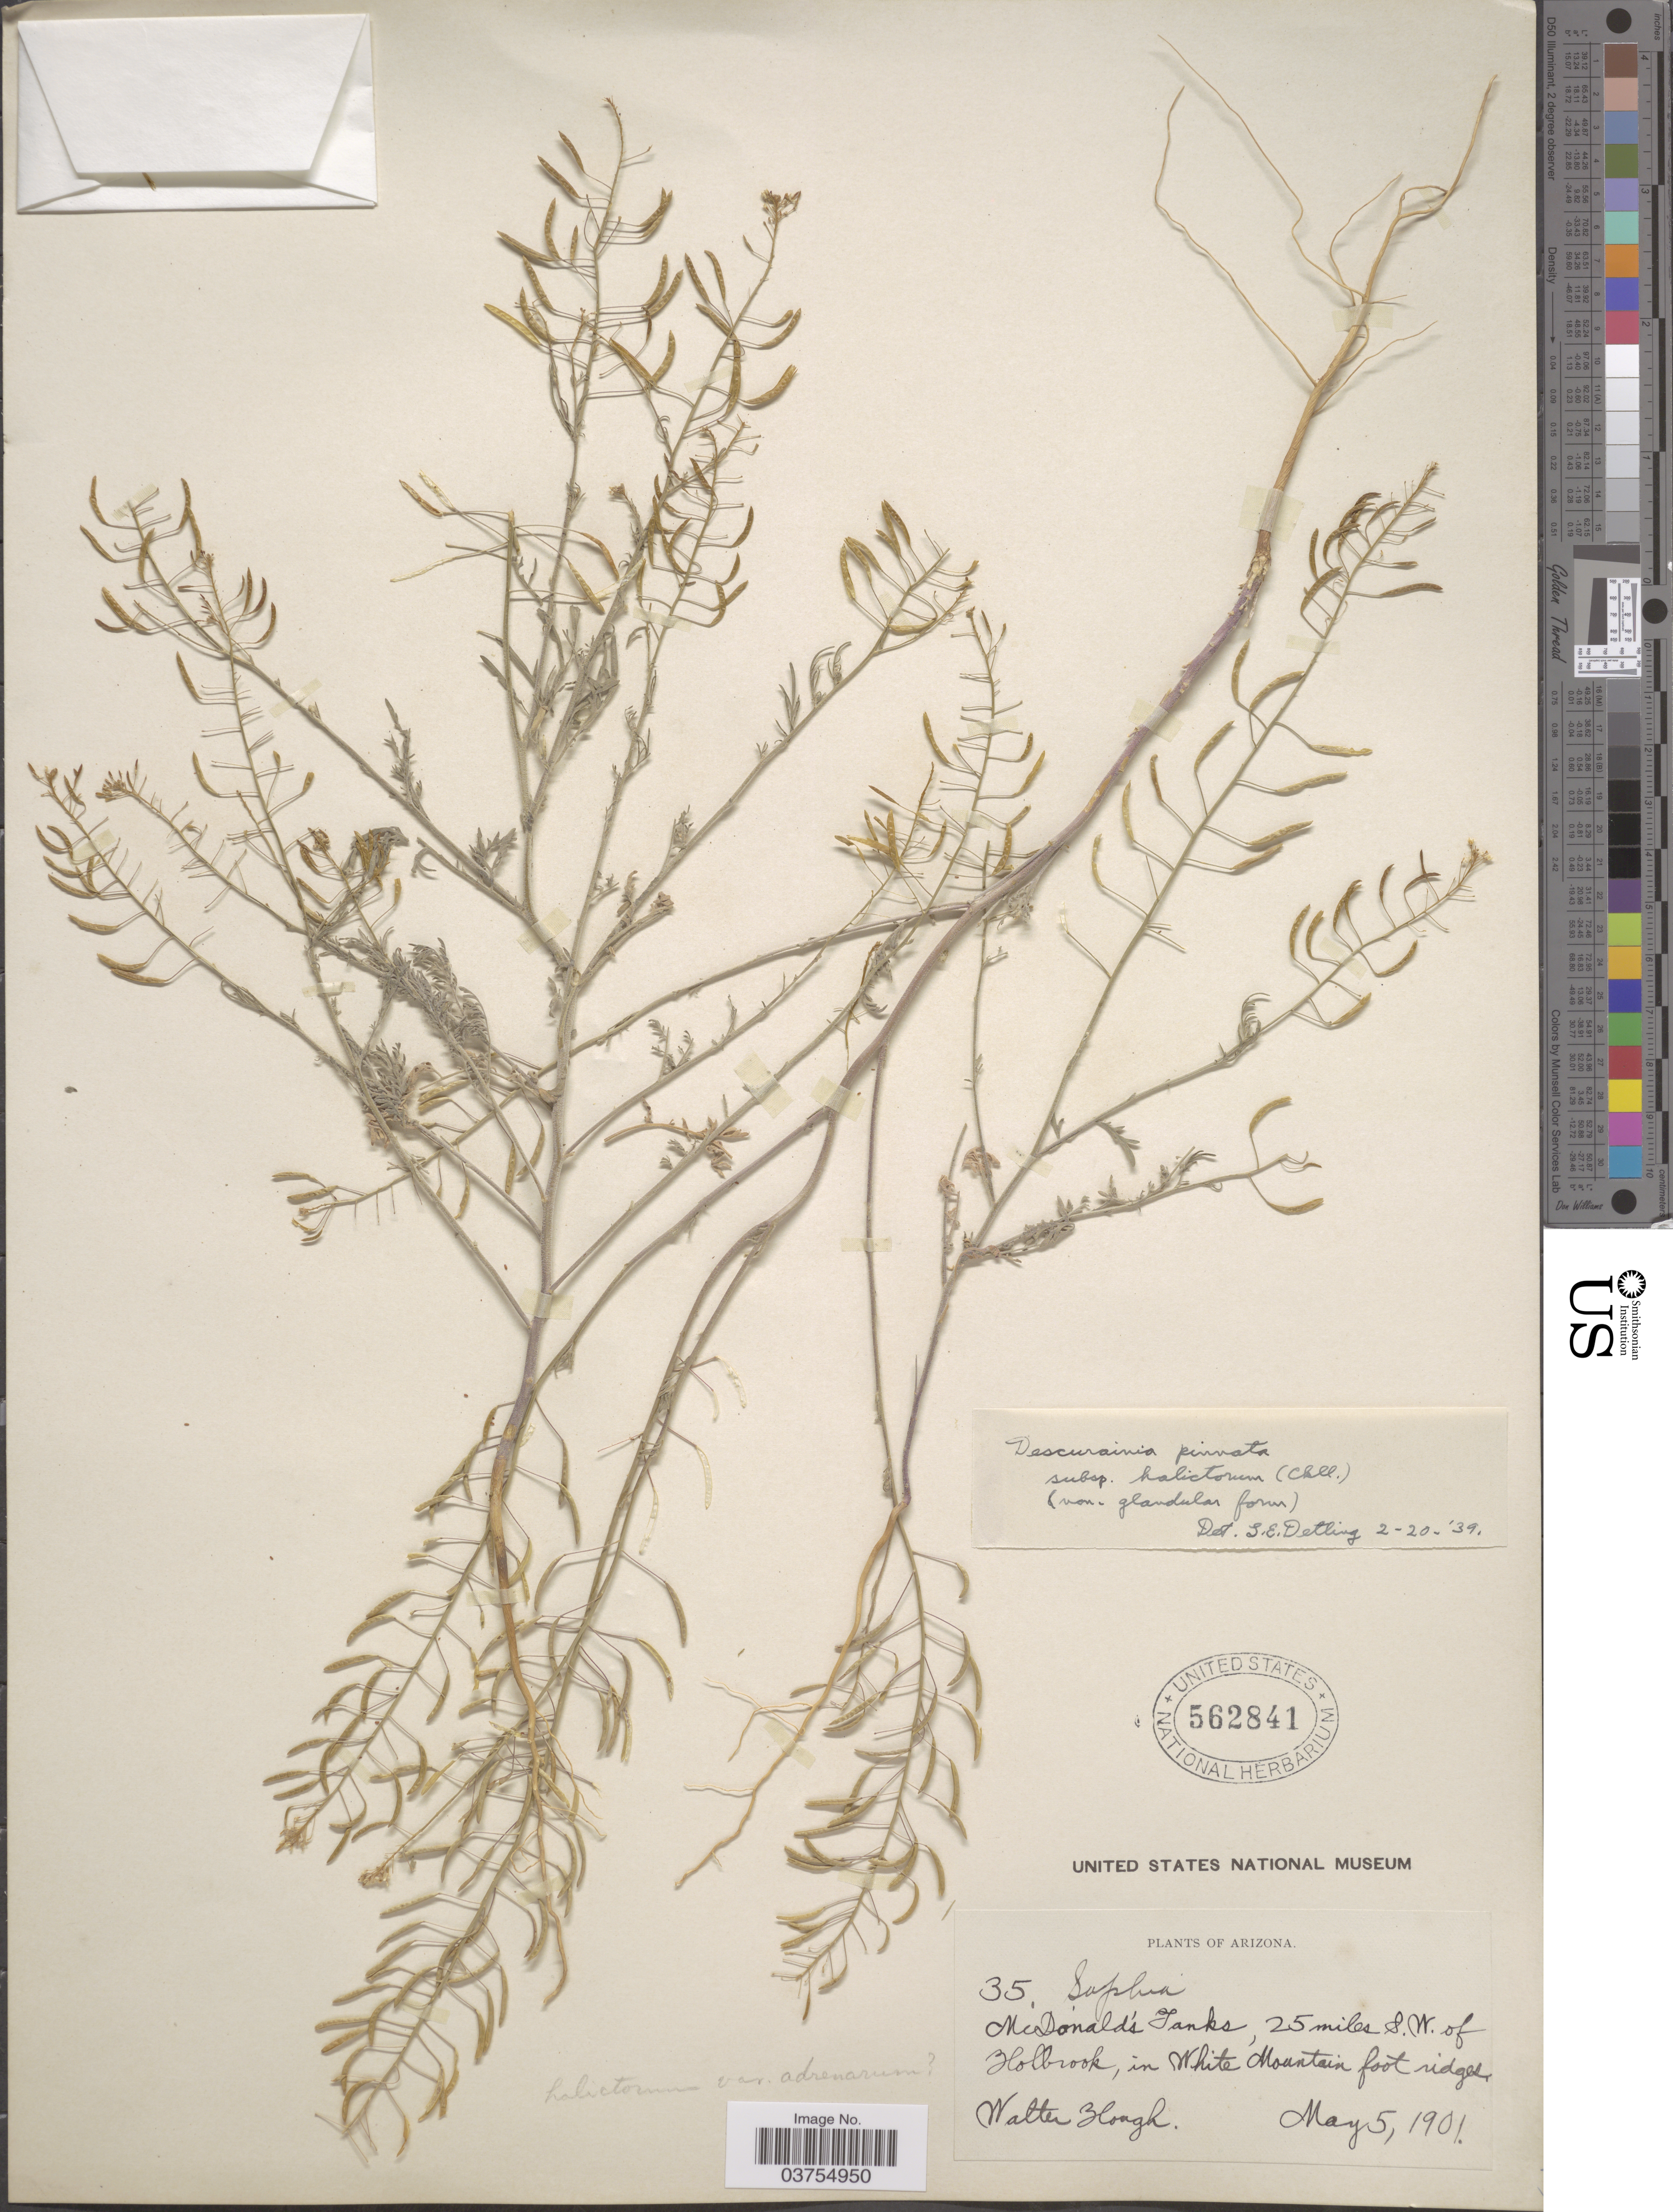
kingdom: Plantae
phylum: Tracheophyta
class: Magnoliopsida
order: Brassicales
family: Brassicaceae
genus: Descurainia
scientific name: Descurainia pinnata subsp. halictorum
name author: (Cockerell) Detling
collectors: W. Hough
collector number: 35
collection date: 1901-05-05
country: United States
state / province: Arizona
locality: McDonald's Tanks, 25 miles SW of Holbrook, in White Mountain foot ridges.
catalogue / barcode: US 562841